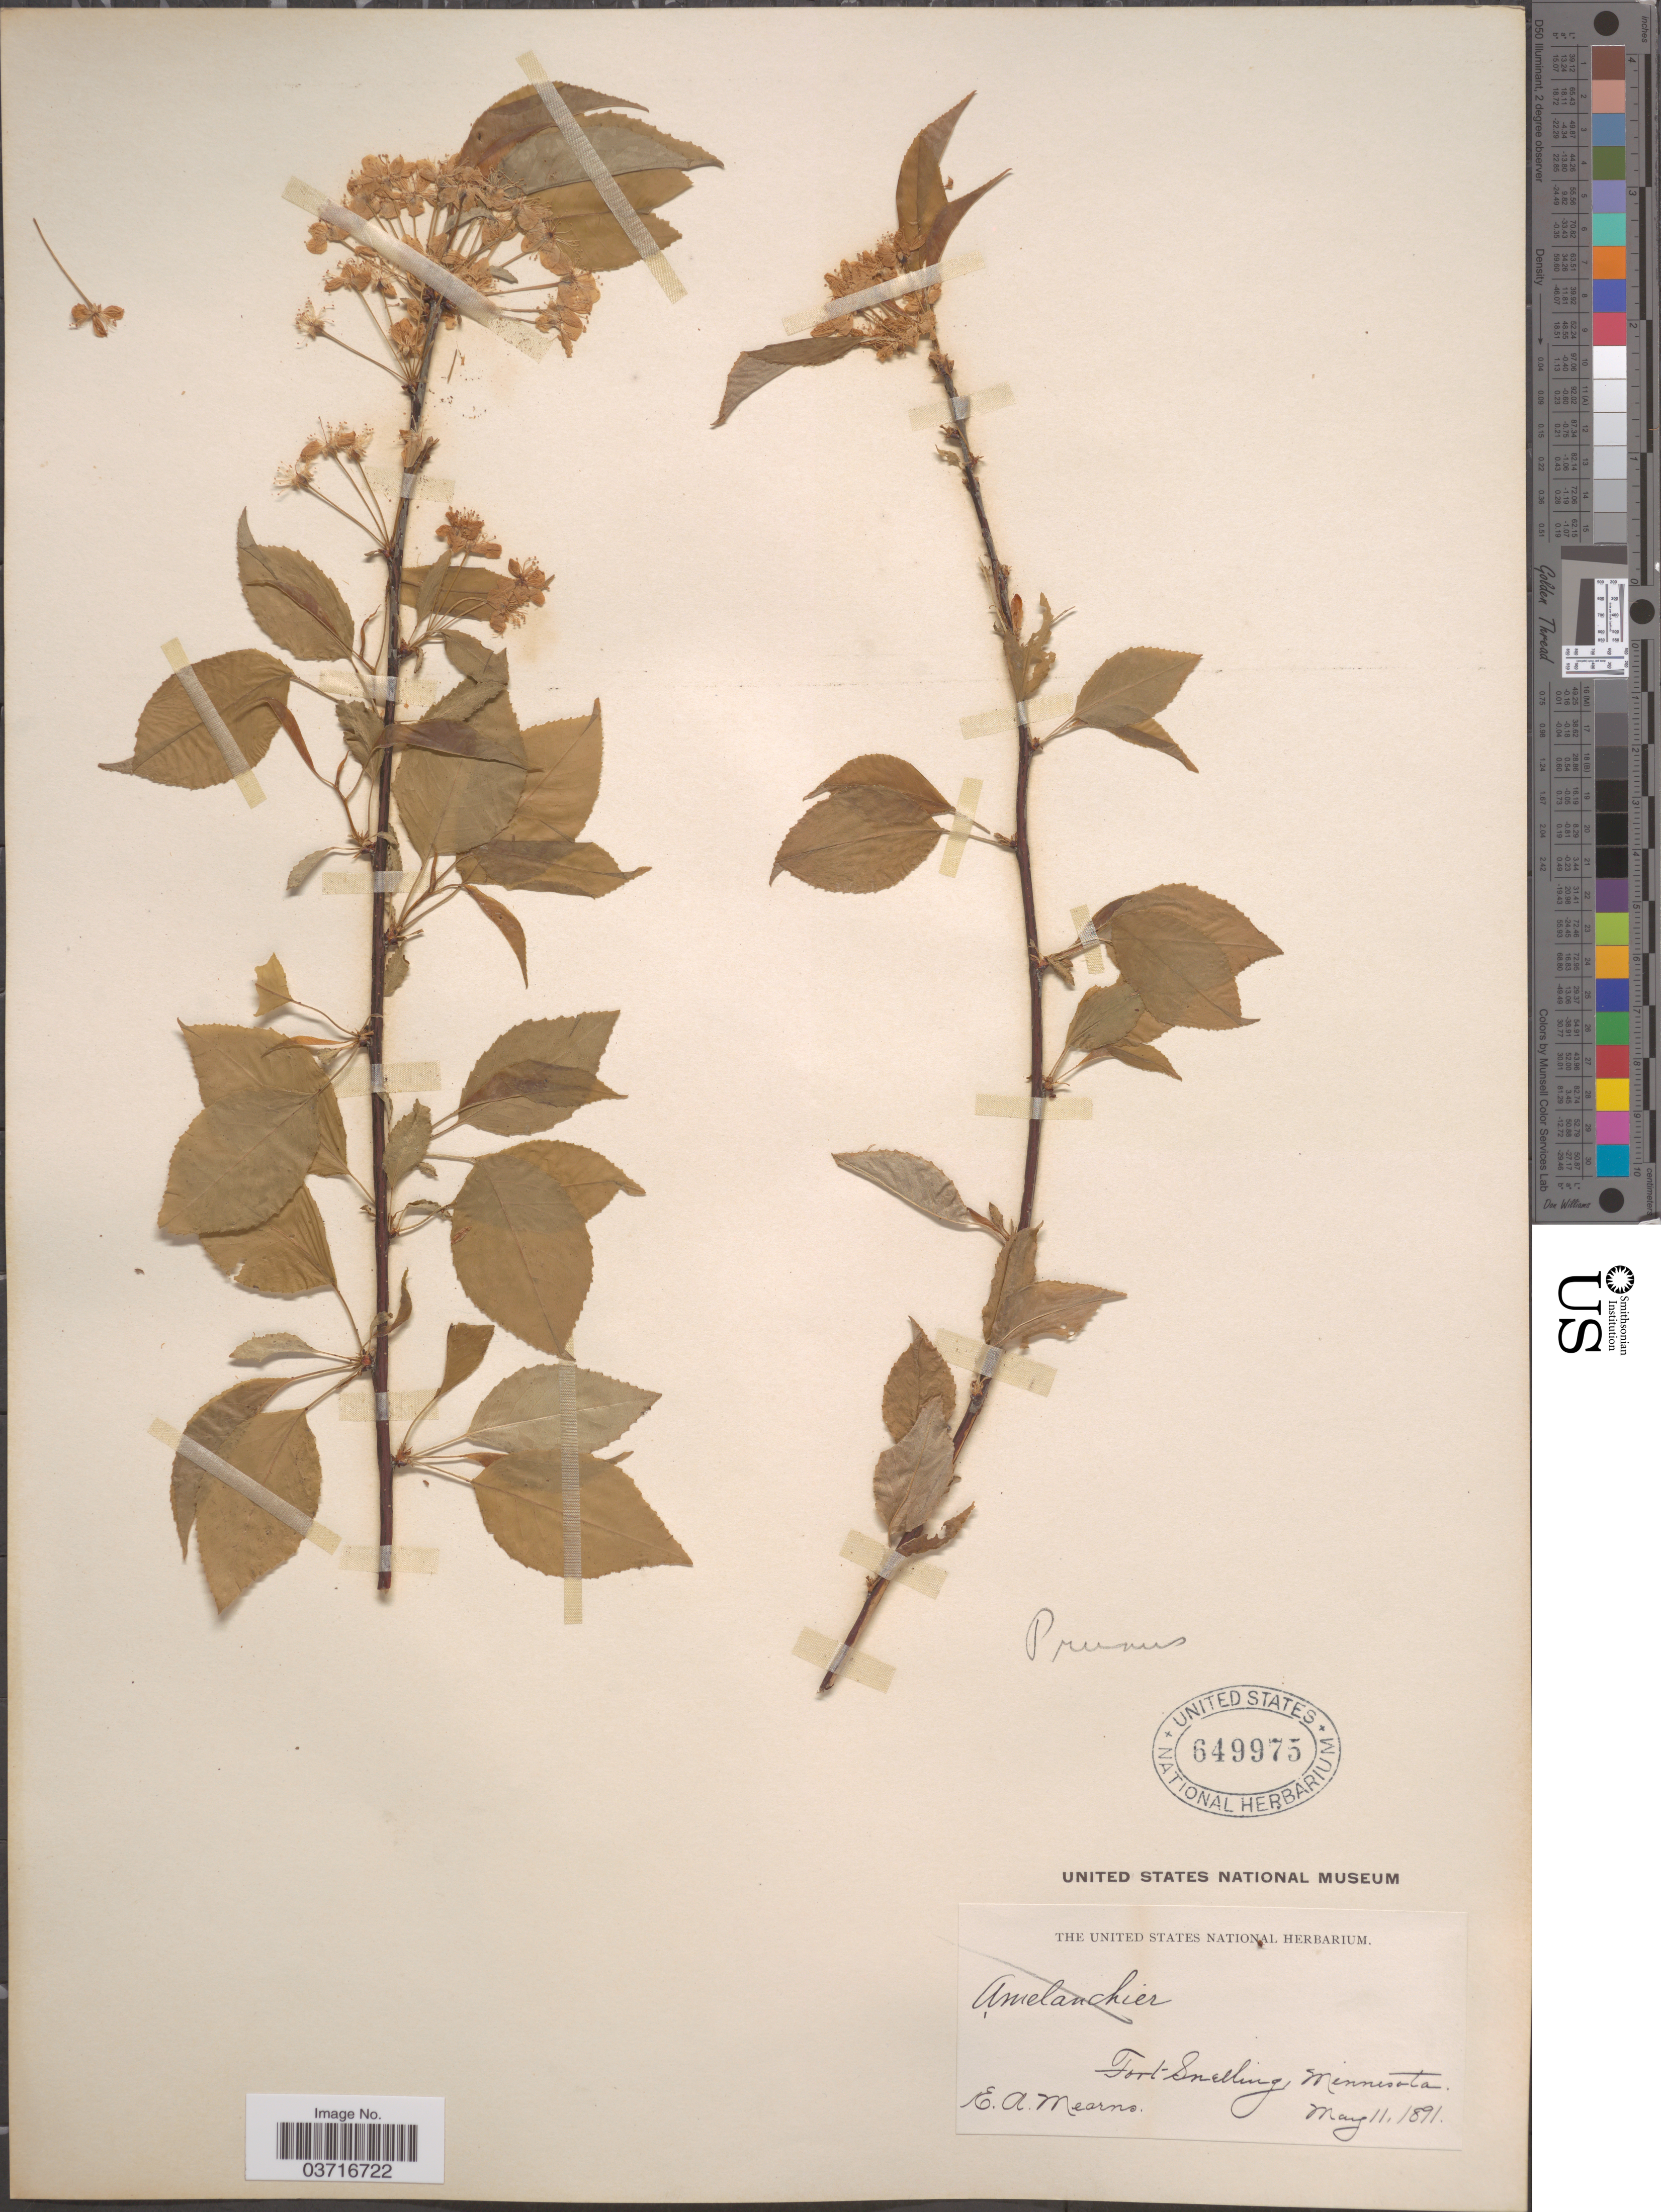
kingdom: Plantae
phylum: Tracheophyta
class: Magnoliopsida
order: Rosales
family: Rosaceae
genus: Prunus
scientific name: Prunus sp.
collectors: E. A. Mearns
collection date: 1891-05-11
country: United States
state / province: Minnesota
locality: Fort Snelling.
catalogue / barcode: US 649975